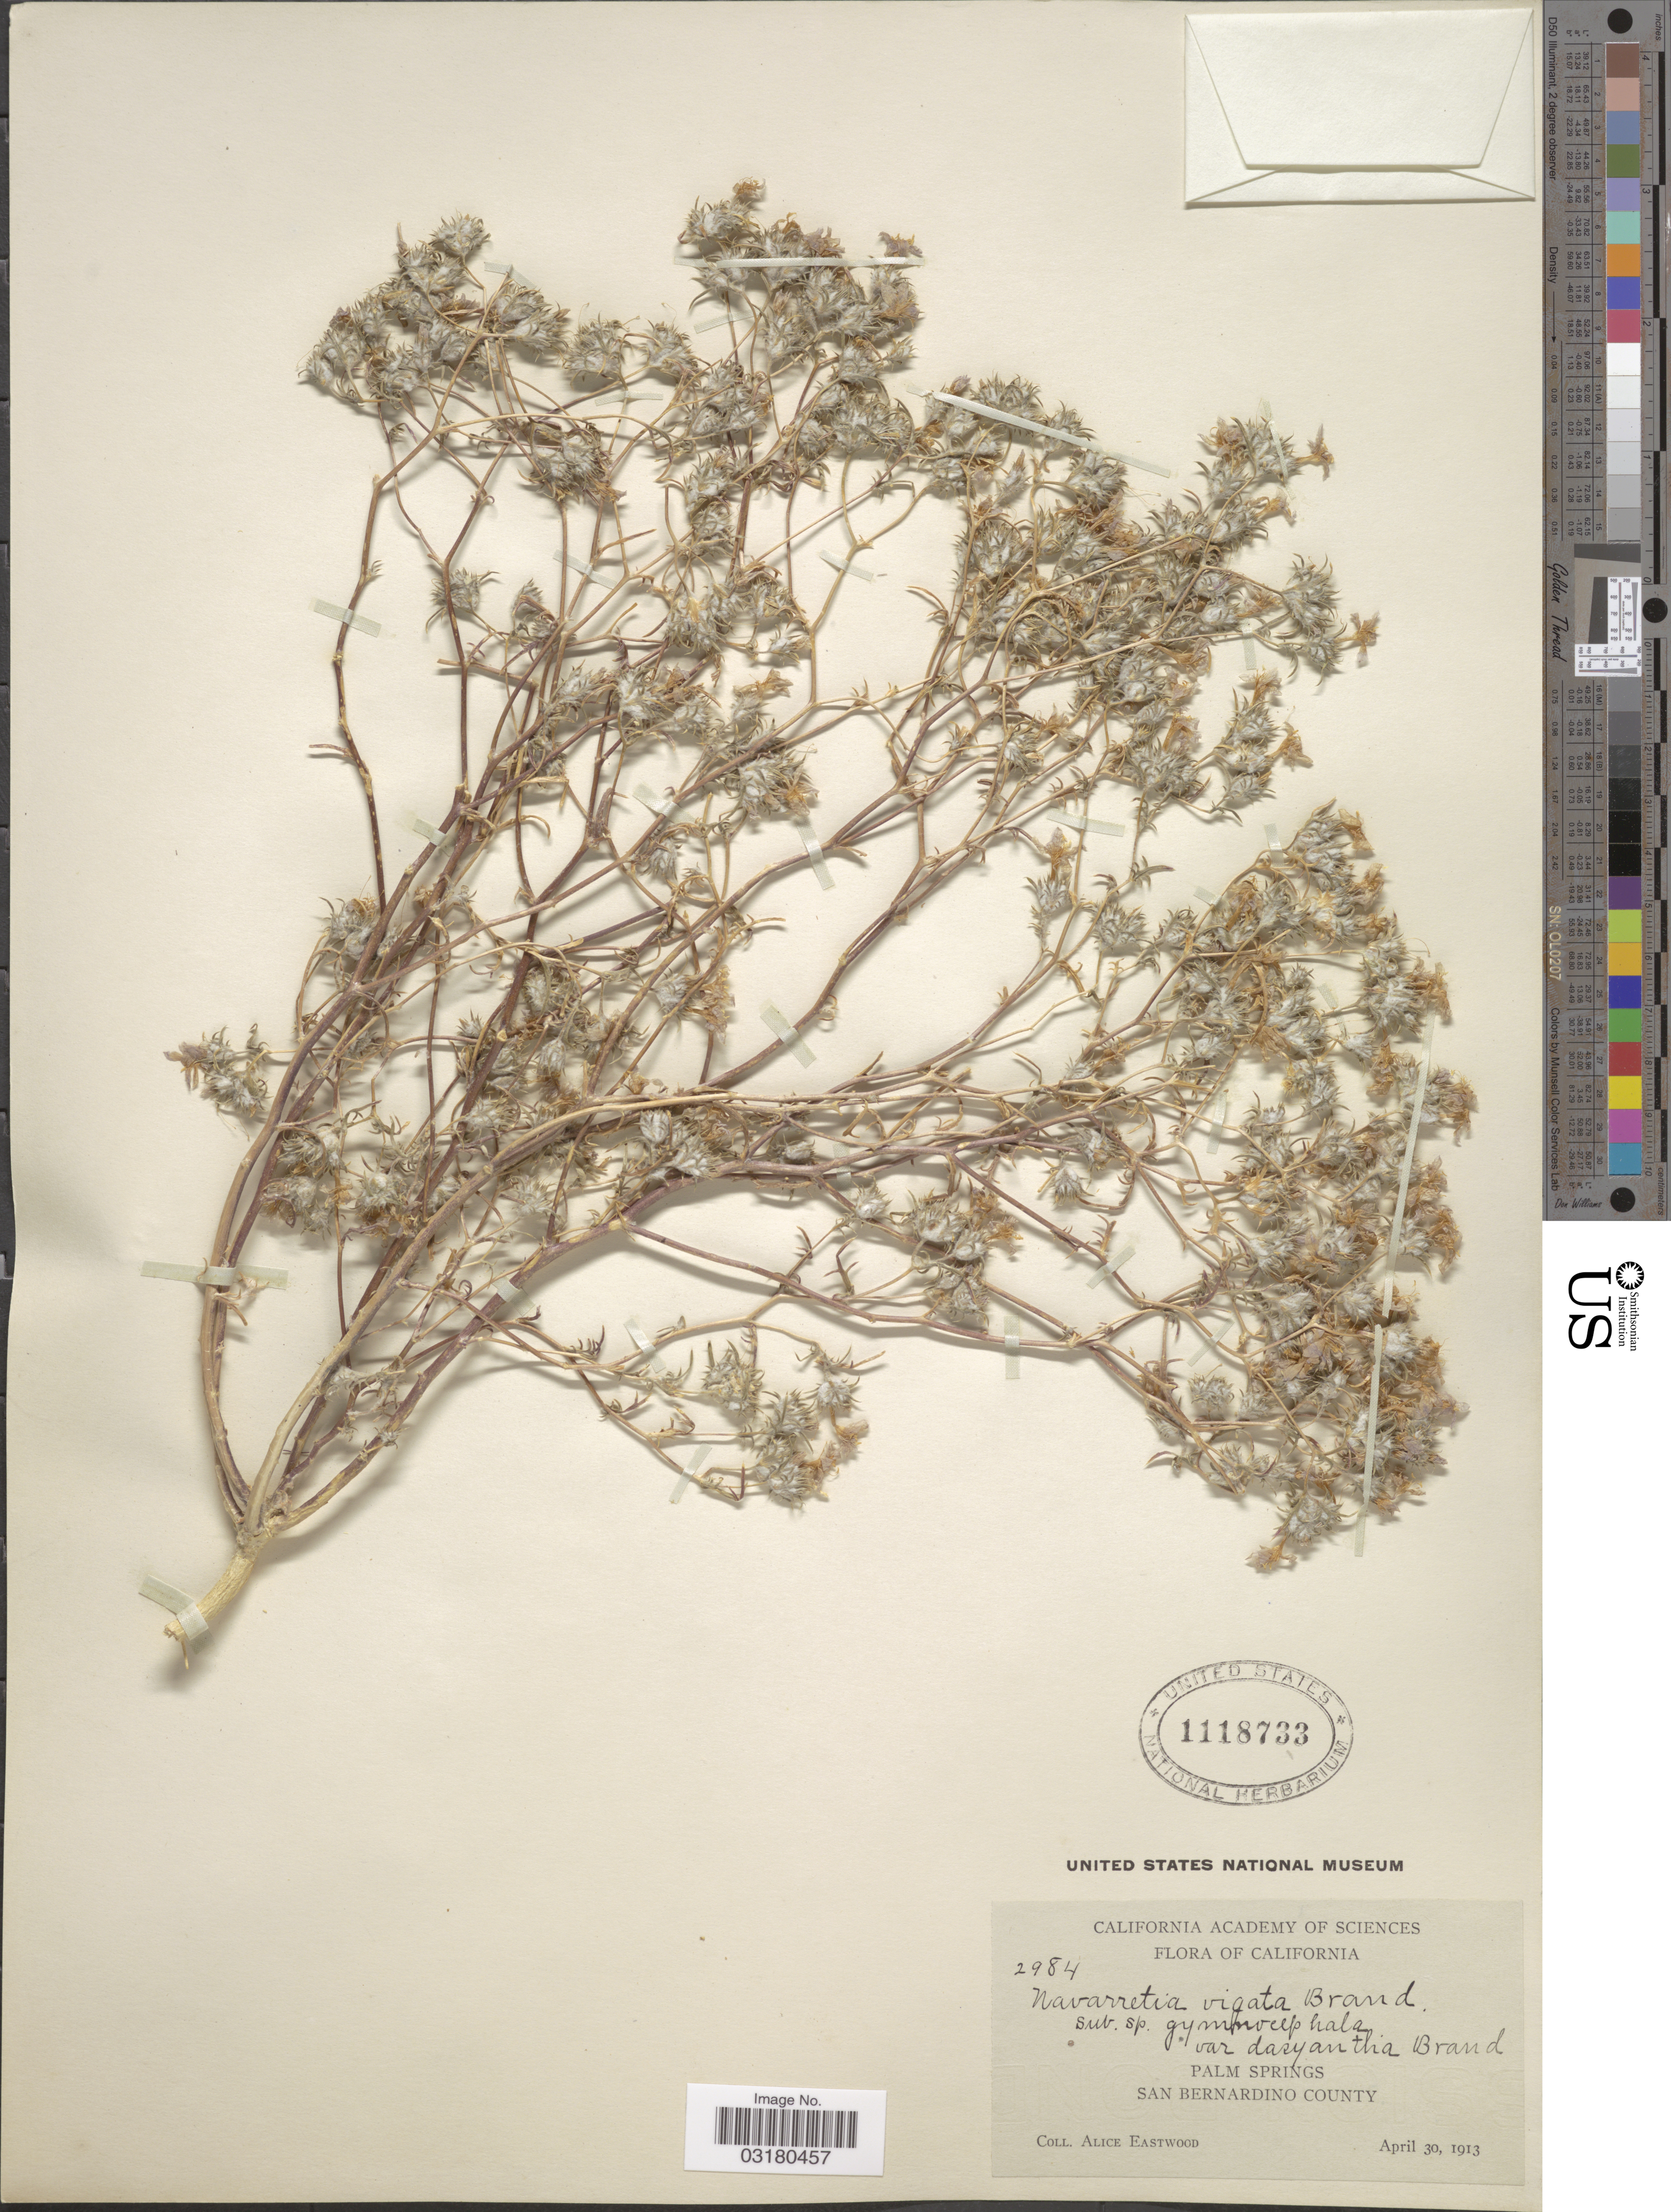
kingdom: Plantae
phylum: Tracheophyta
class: Magnoliopsida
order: Ericales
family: Polemoniaceae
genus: Eriastrum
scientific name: Eriastrum sapphirinum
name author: (Eastw.) H. Mason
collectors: A. Eastwood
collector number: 2984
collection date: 1913-04-30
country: United States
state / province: California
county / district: San Bernardino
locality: Palm Springs. San Bernardino County.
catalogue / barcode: US 1118733